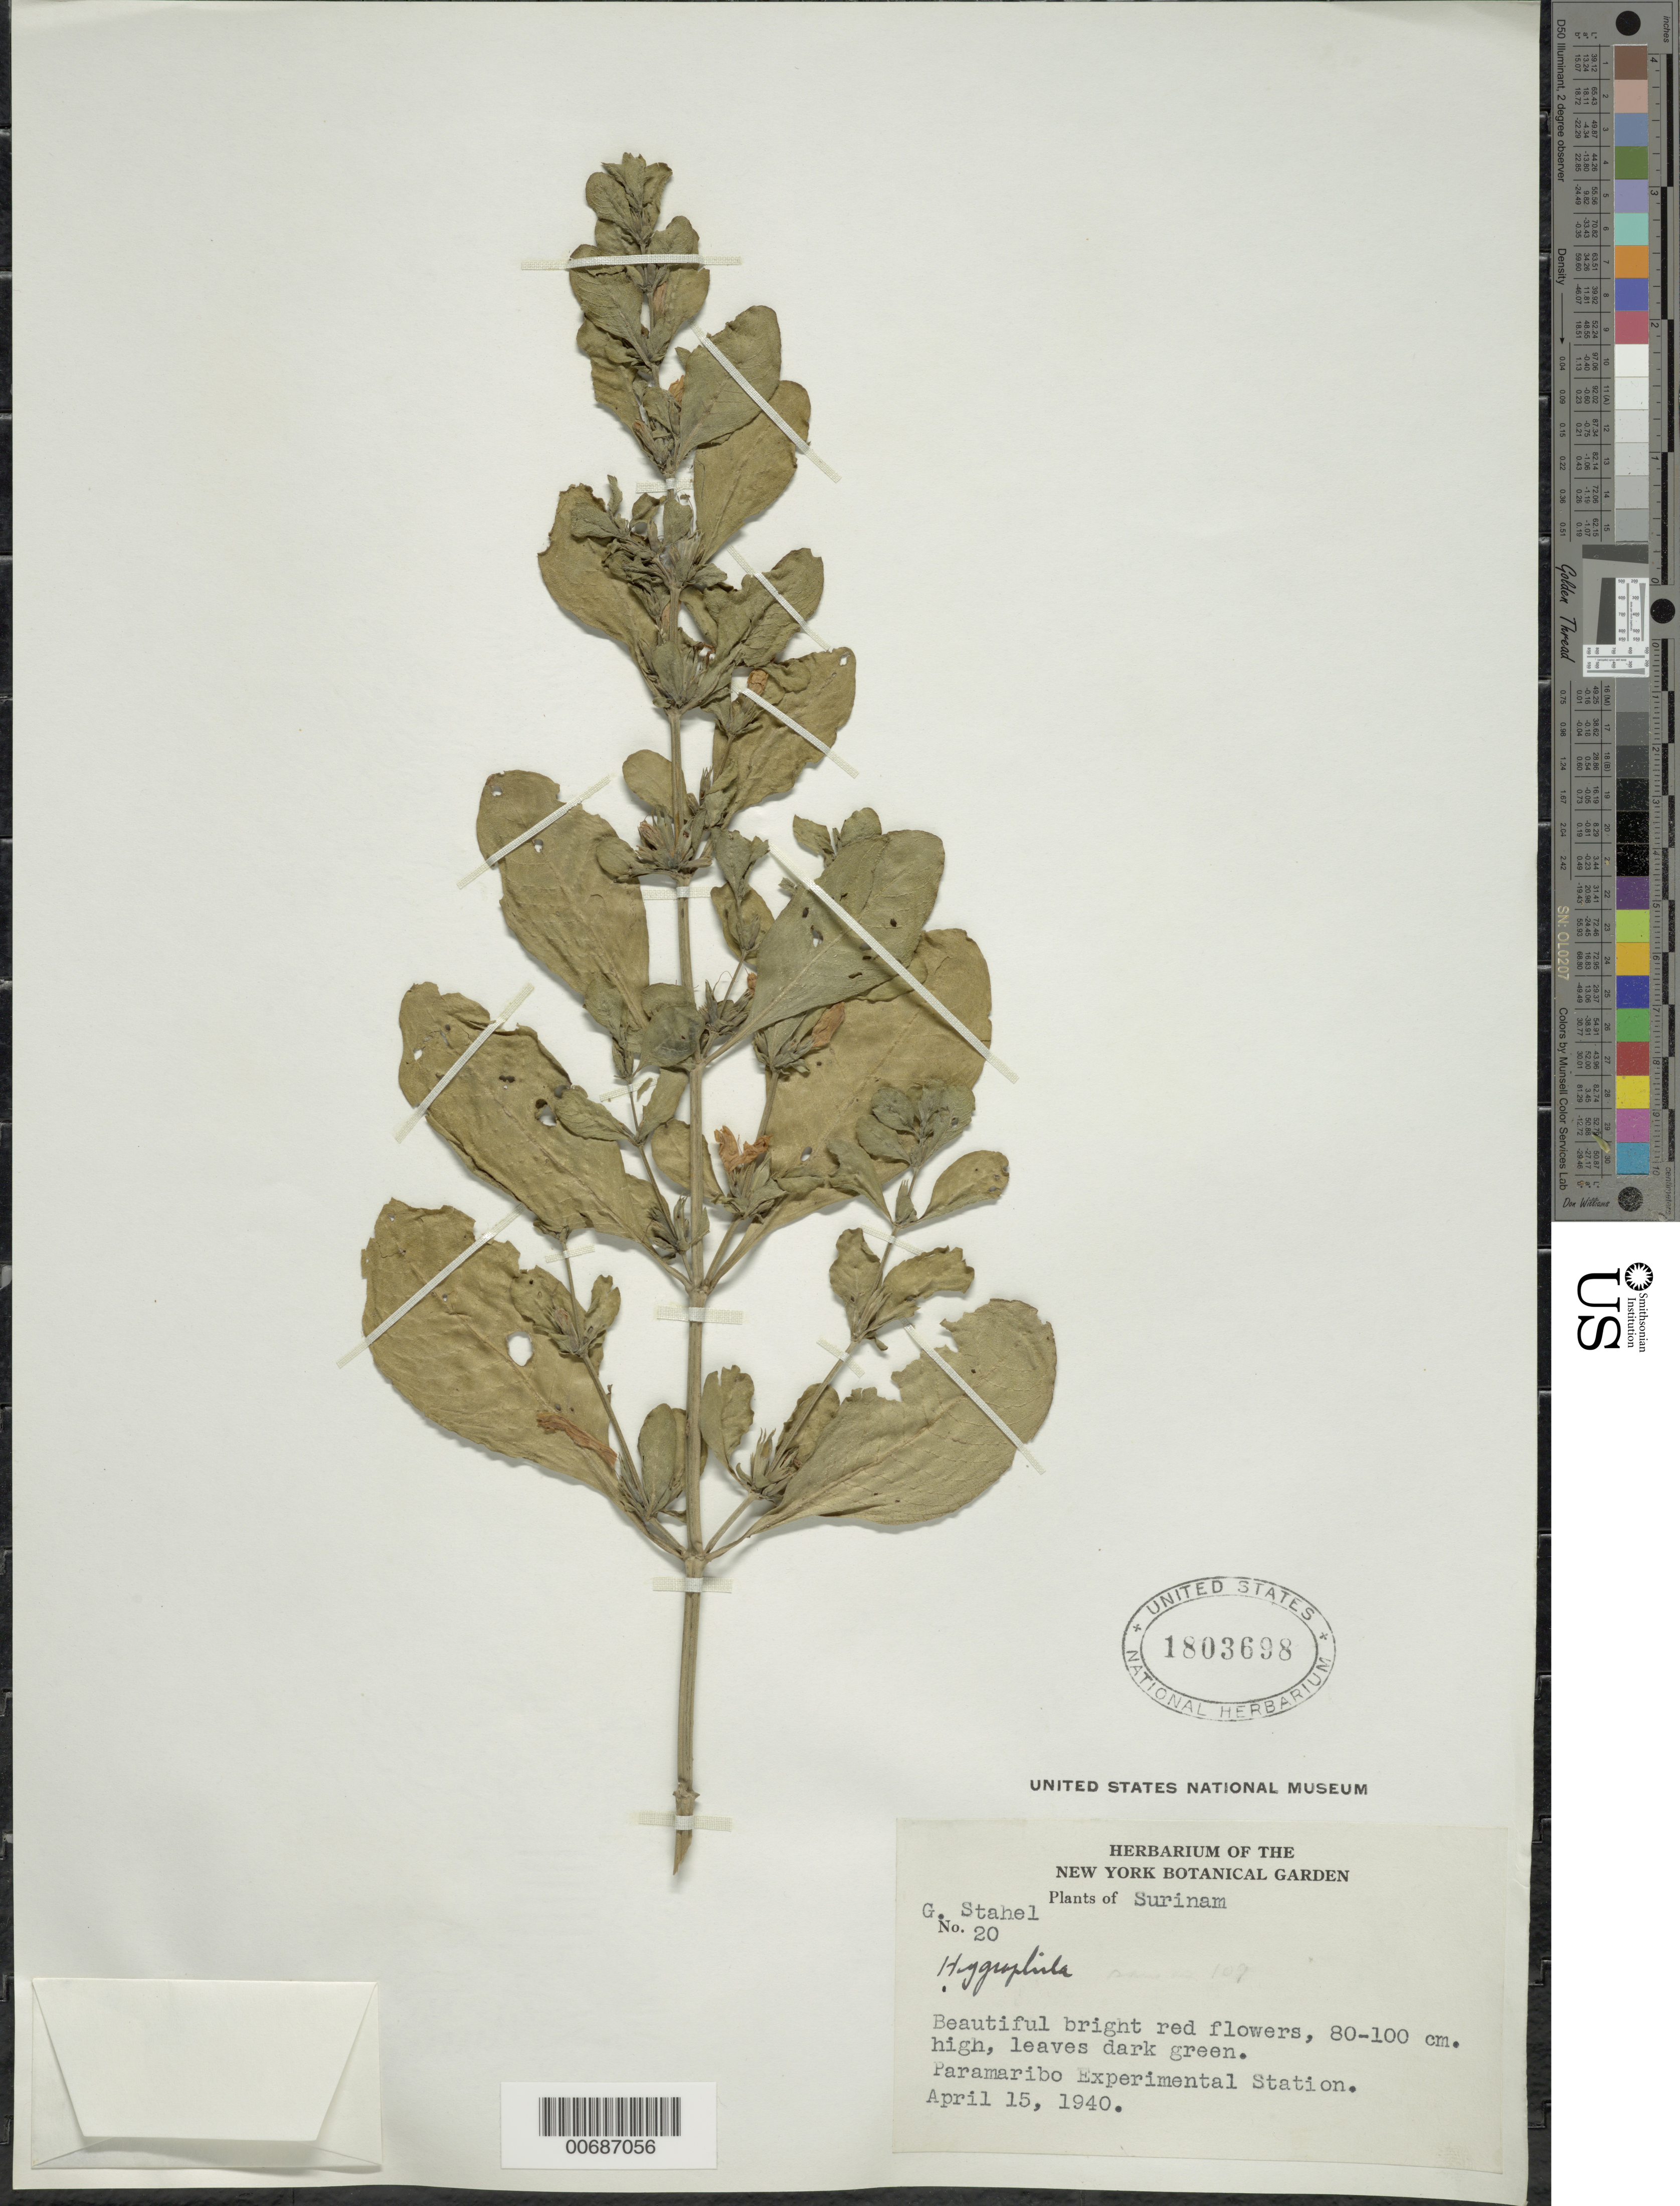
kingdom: Plantae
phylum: Tracheophyta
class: Magnoliopsida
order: Lamiales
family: Acanthaceae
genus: Hygrophila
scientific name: Hygrophila sp.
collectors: G. Stahel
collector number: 20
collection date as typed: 15-Apr-40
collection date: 1940-04-15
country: Suriname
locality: Paramaribo Experimental Station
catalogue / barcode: US 1803698